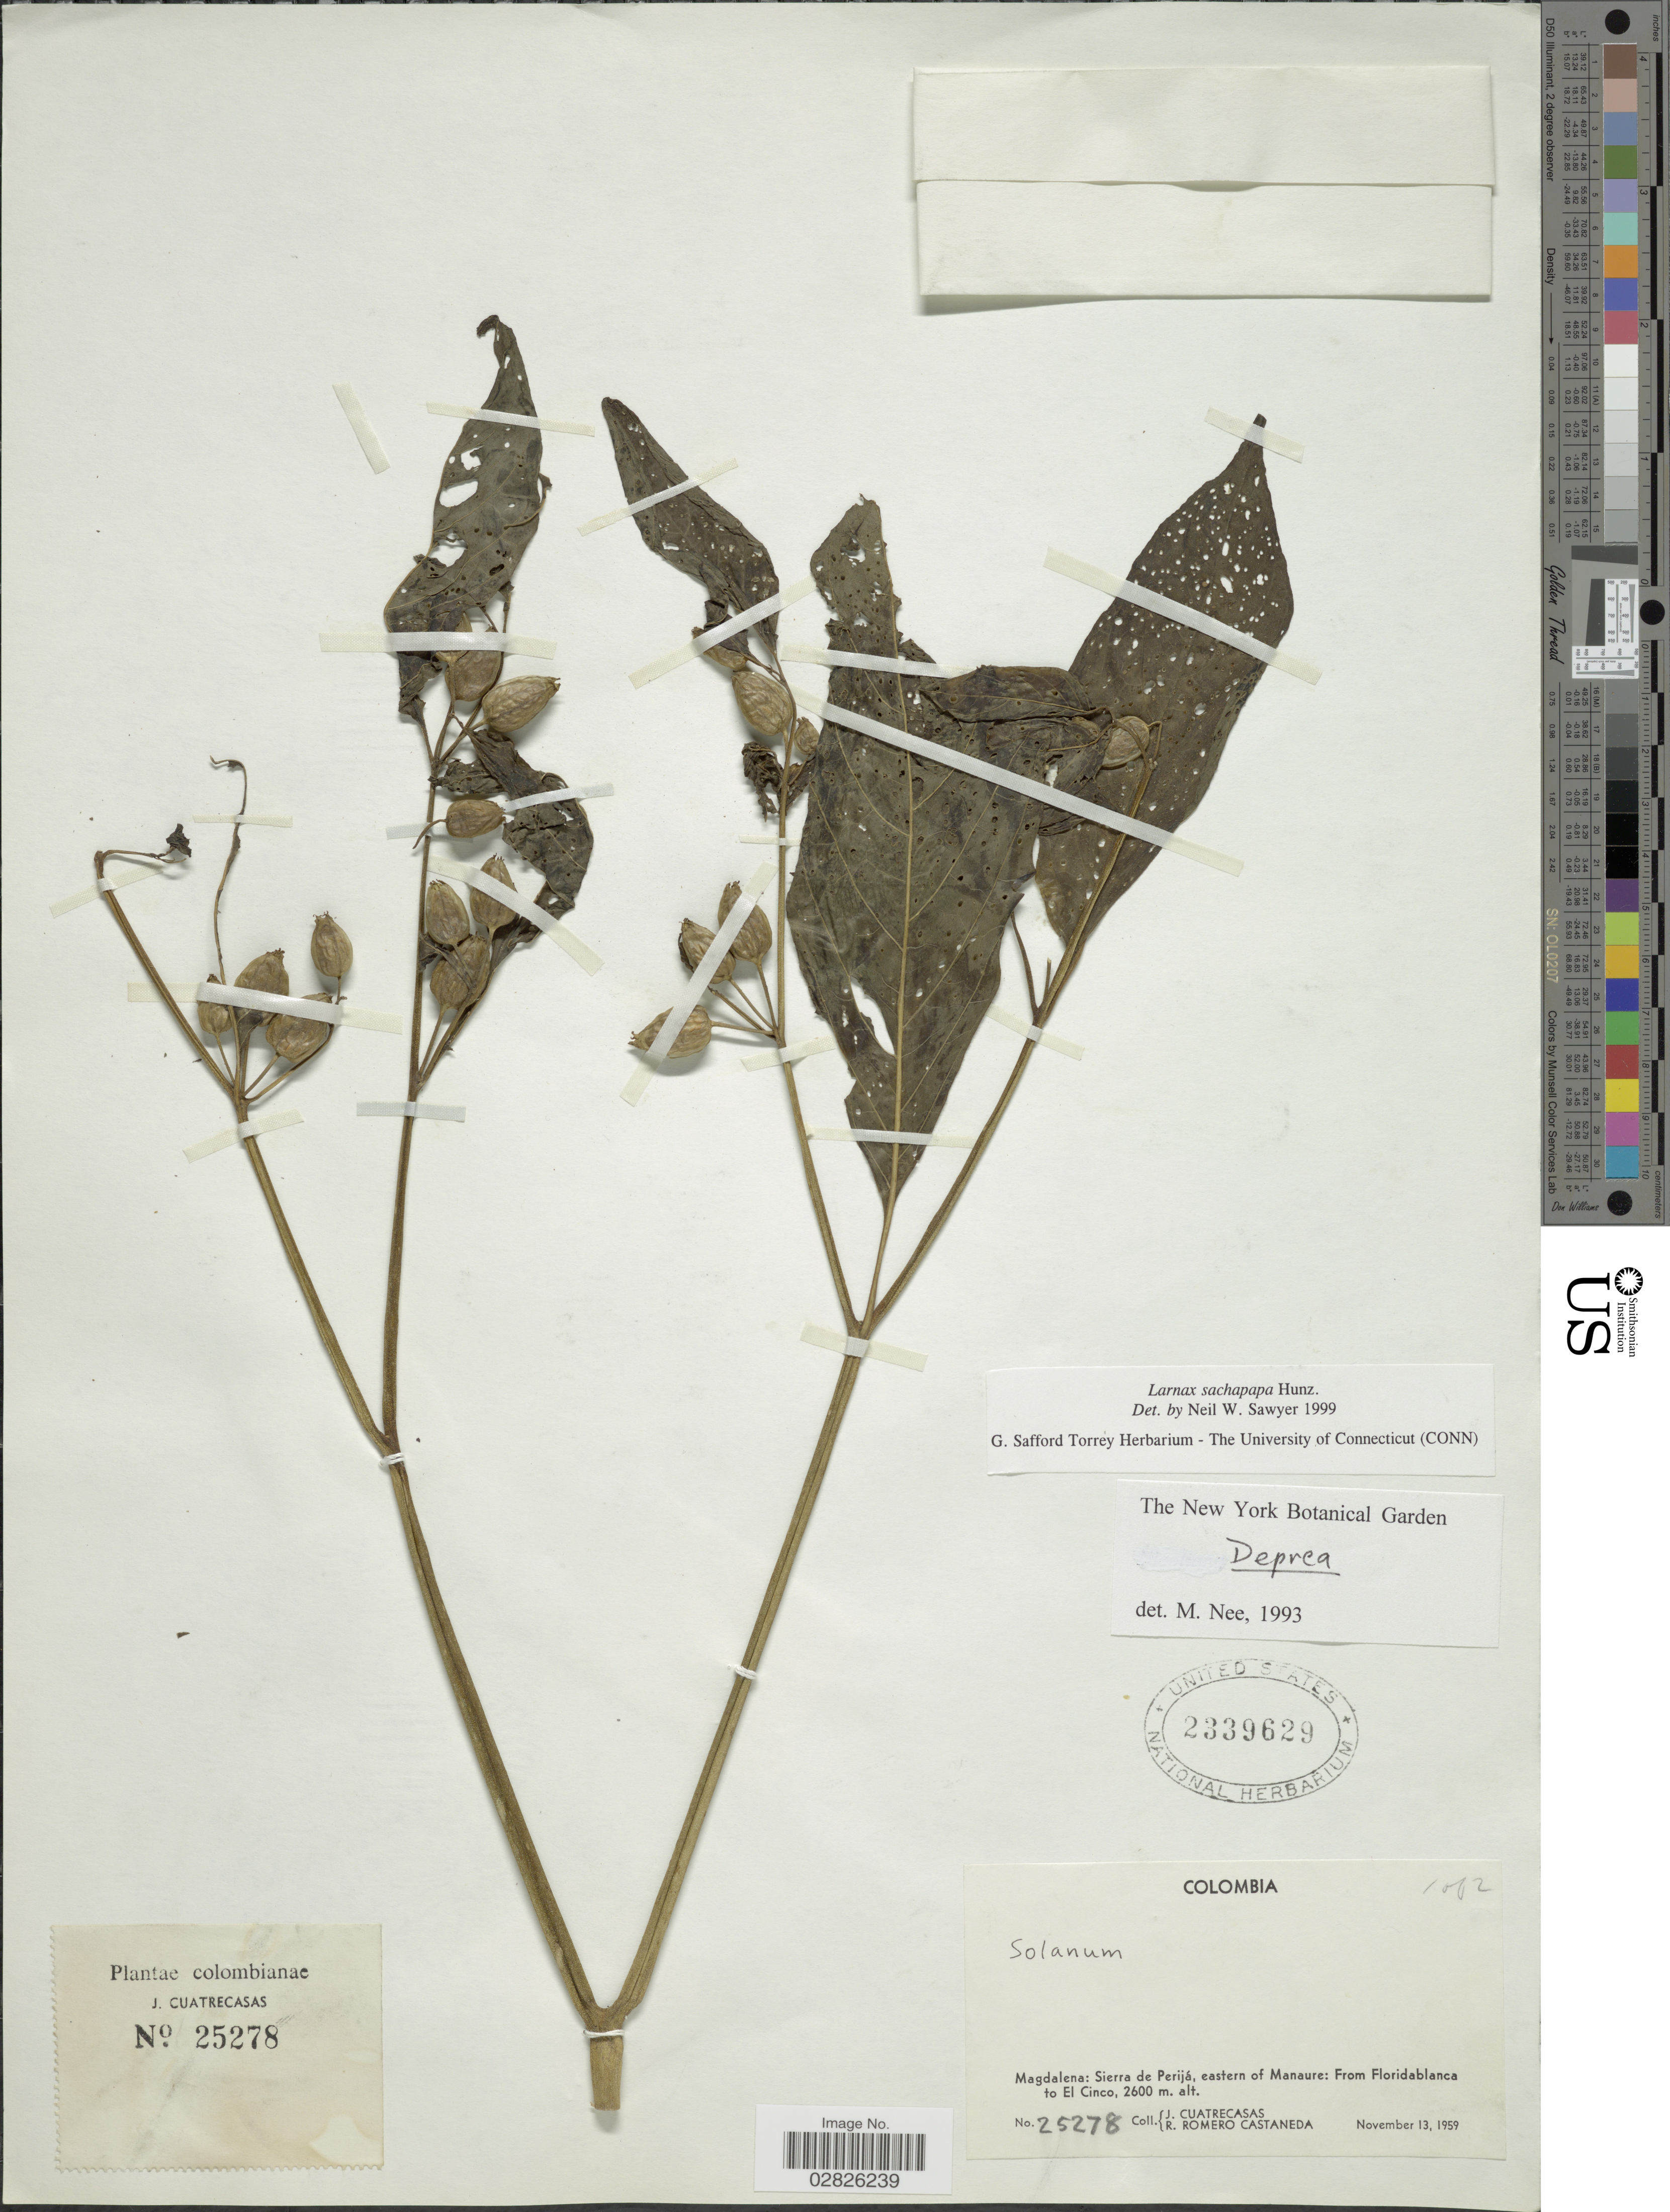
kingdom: Plantae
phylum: Tracheophyta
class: Magnoliopsida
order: Solanales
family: Solanaceae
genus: Larnax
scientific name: Larnax sachapapa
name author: Hunz.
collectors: J. Cuatrecasas & R. Romero Castañeda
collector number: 25278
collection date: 1959-11-13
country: Colombia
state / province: Magdalena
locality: Sierra de Perijá, eastern of Manaure: From Floridablanca to El Cinco.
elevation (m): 2600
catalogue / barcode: US 2339629